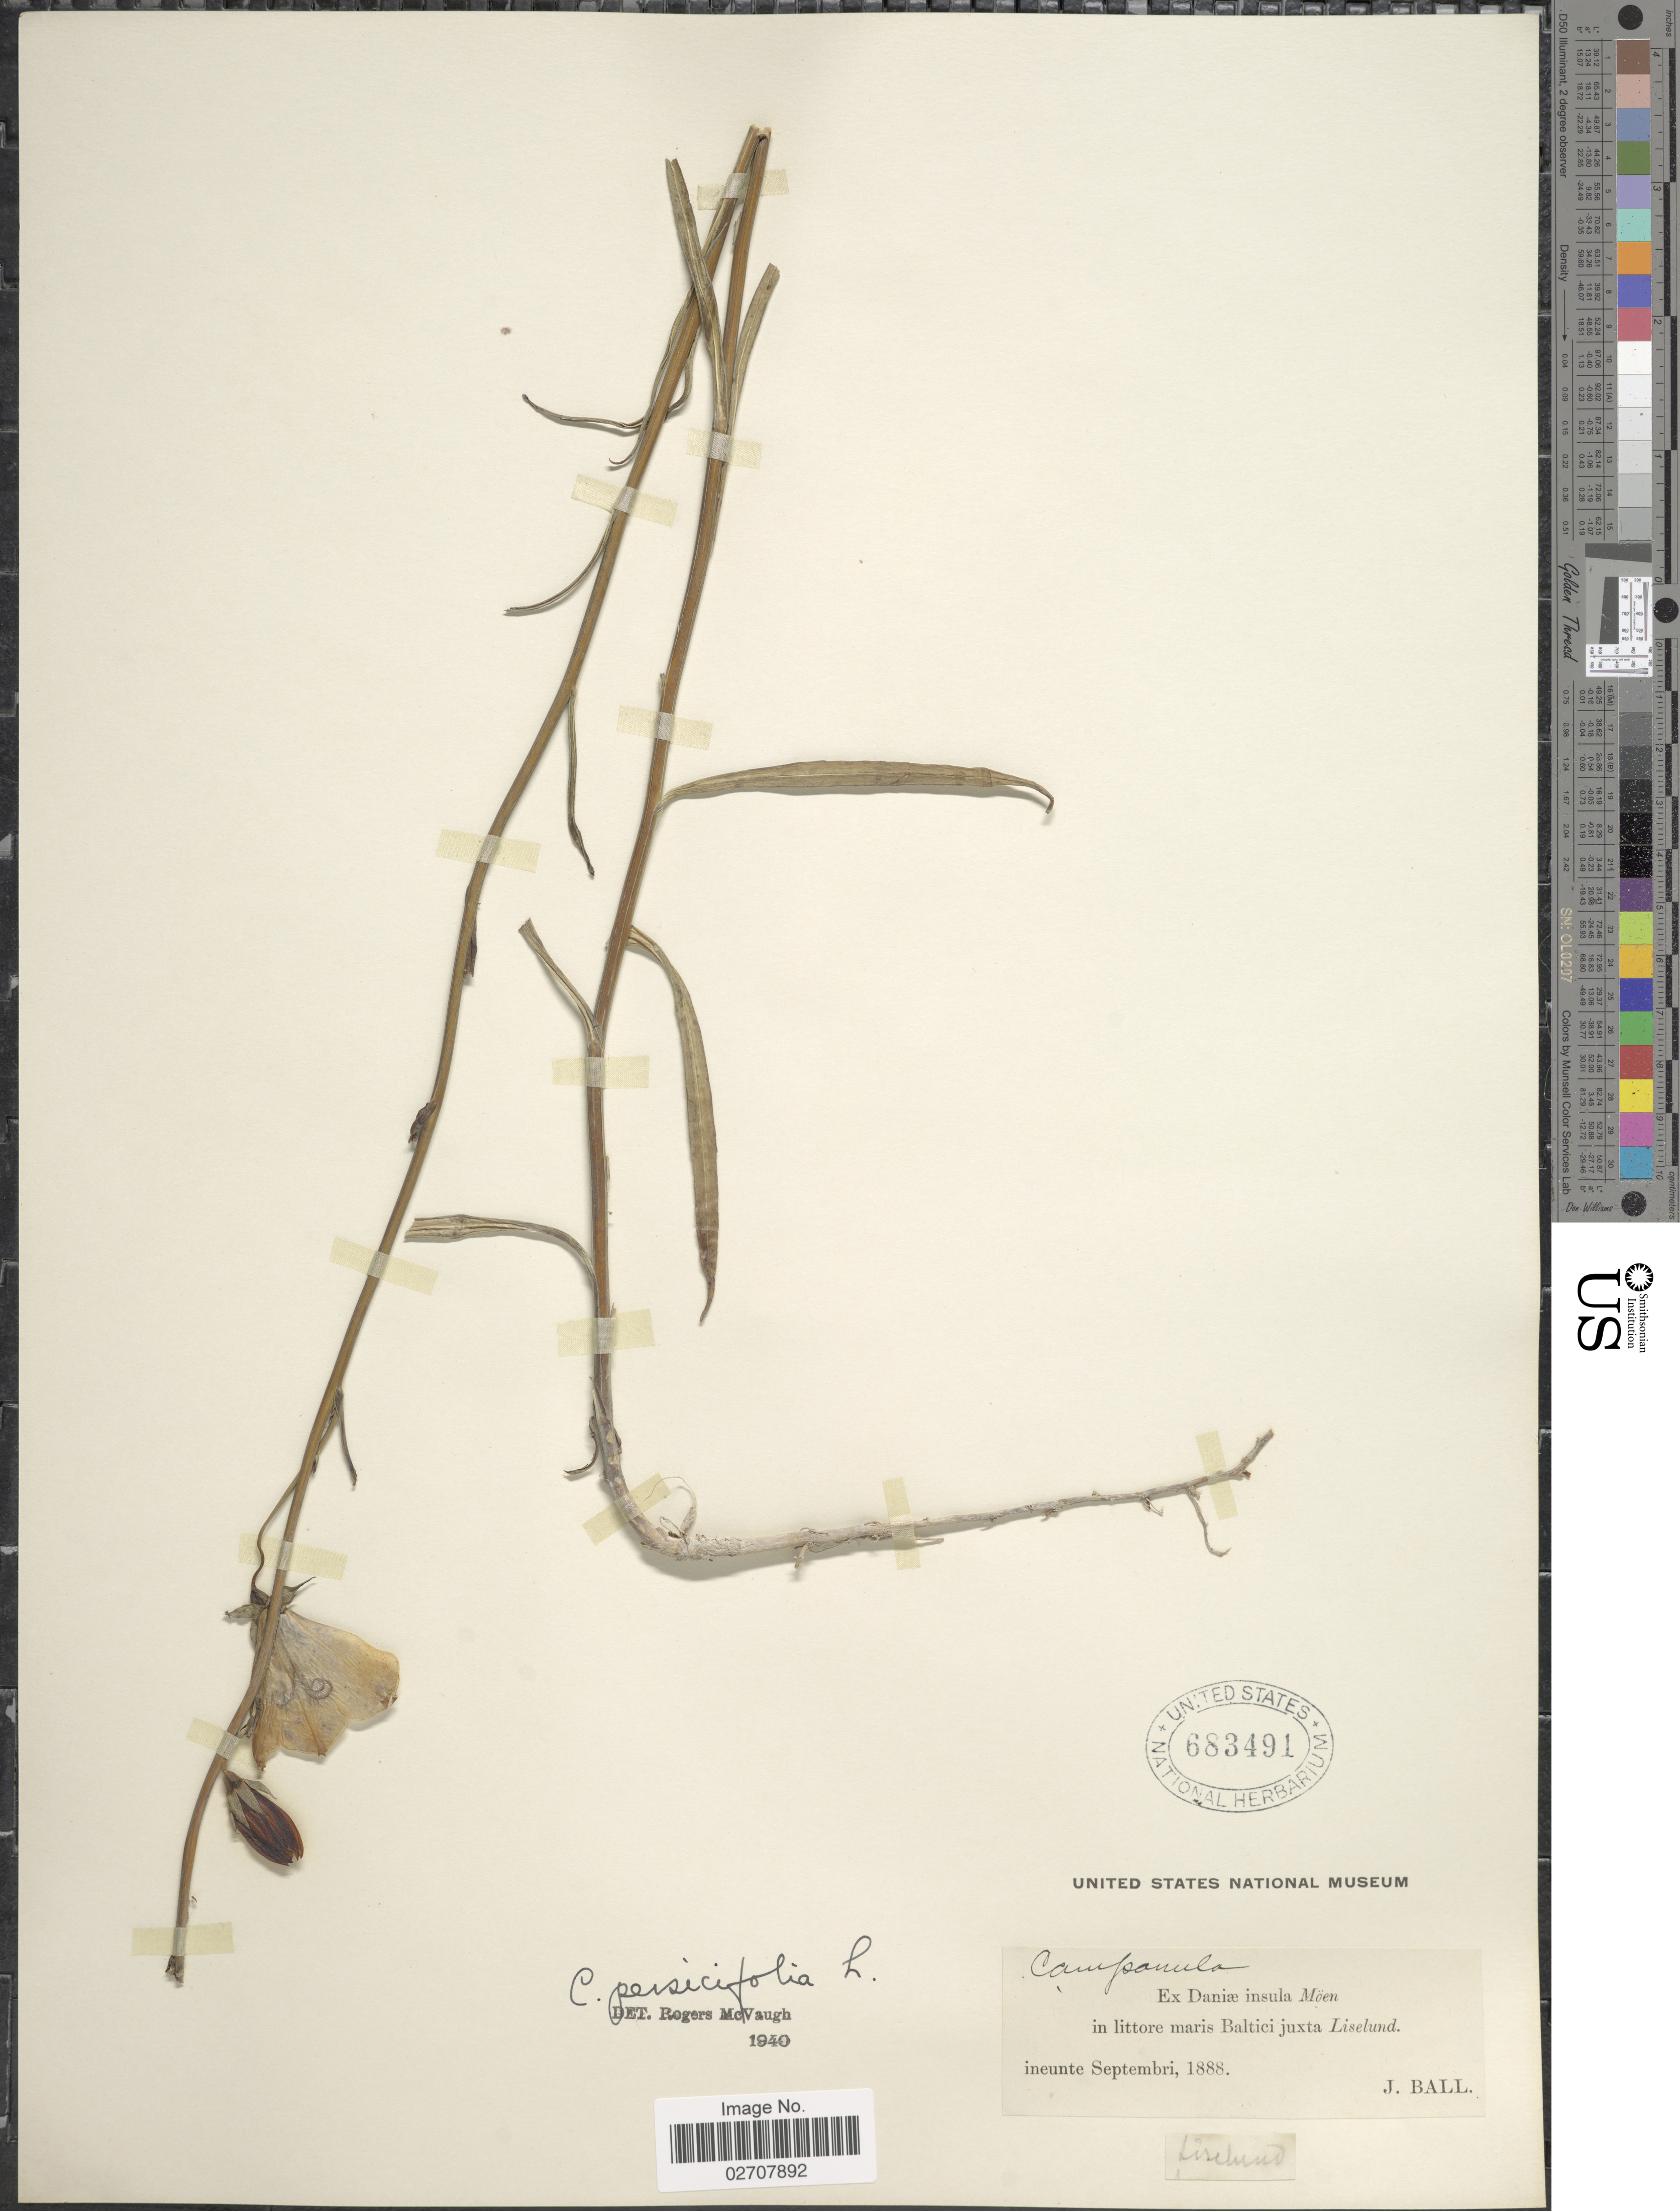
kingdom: Plantae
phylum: Tracheophyta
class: Magnoliopsida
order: Asterales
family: Campanulaceae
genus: Campanula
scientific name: Campanula persicifolia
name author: L.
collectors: J. Ball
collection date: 1888-09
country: Denmark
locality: Ex Daniae insula Moen in littore maris Baltici juxta Liselund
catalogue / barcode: US 683491